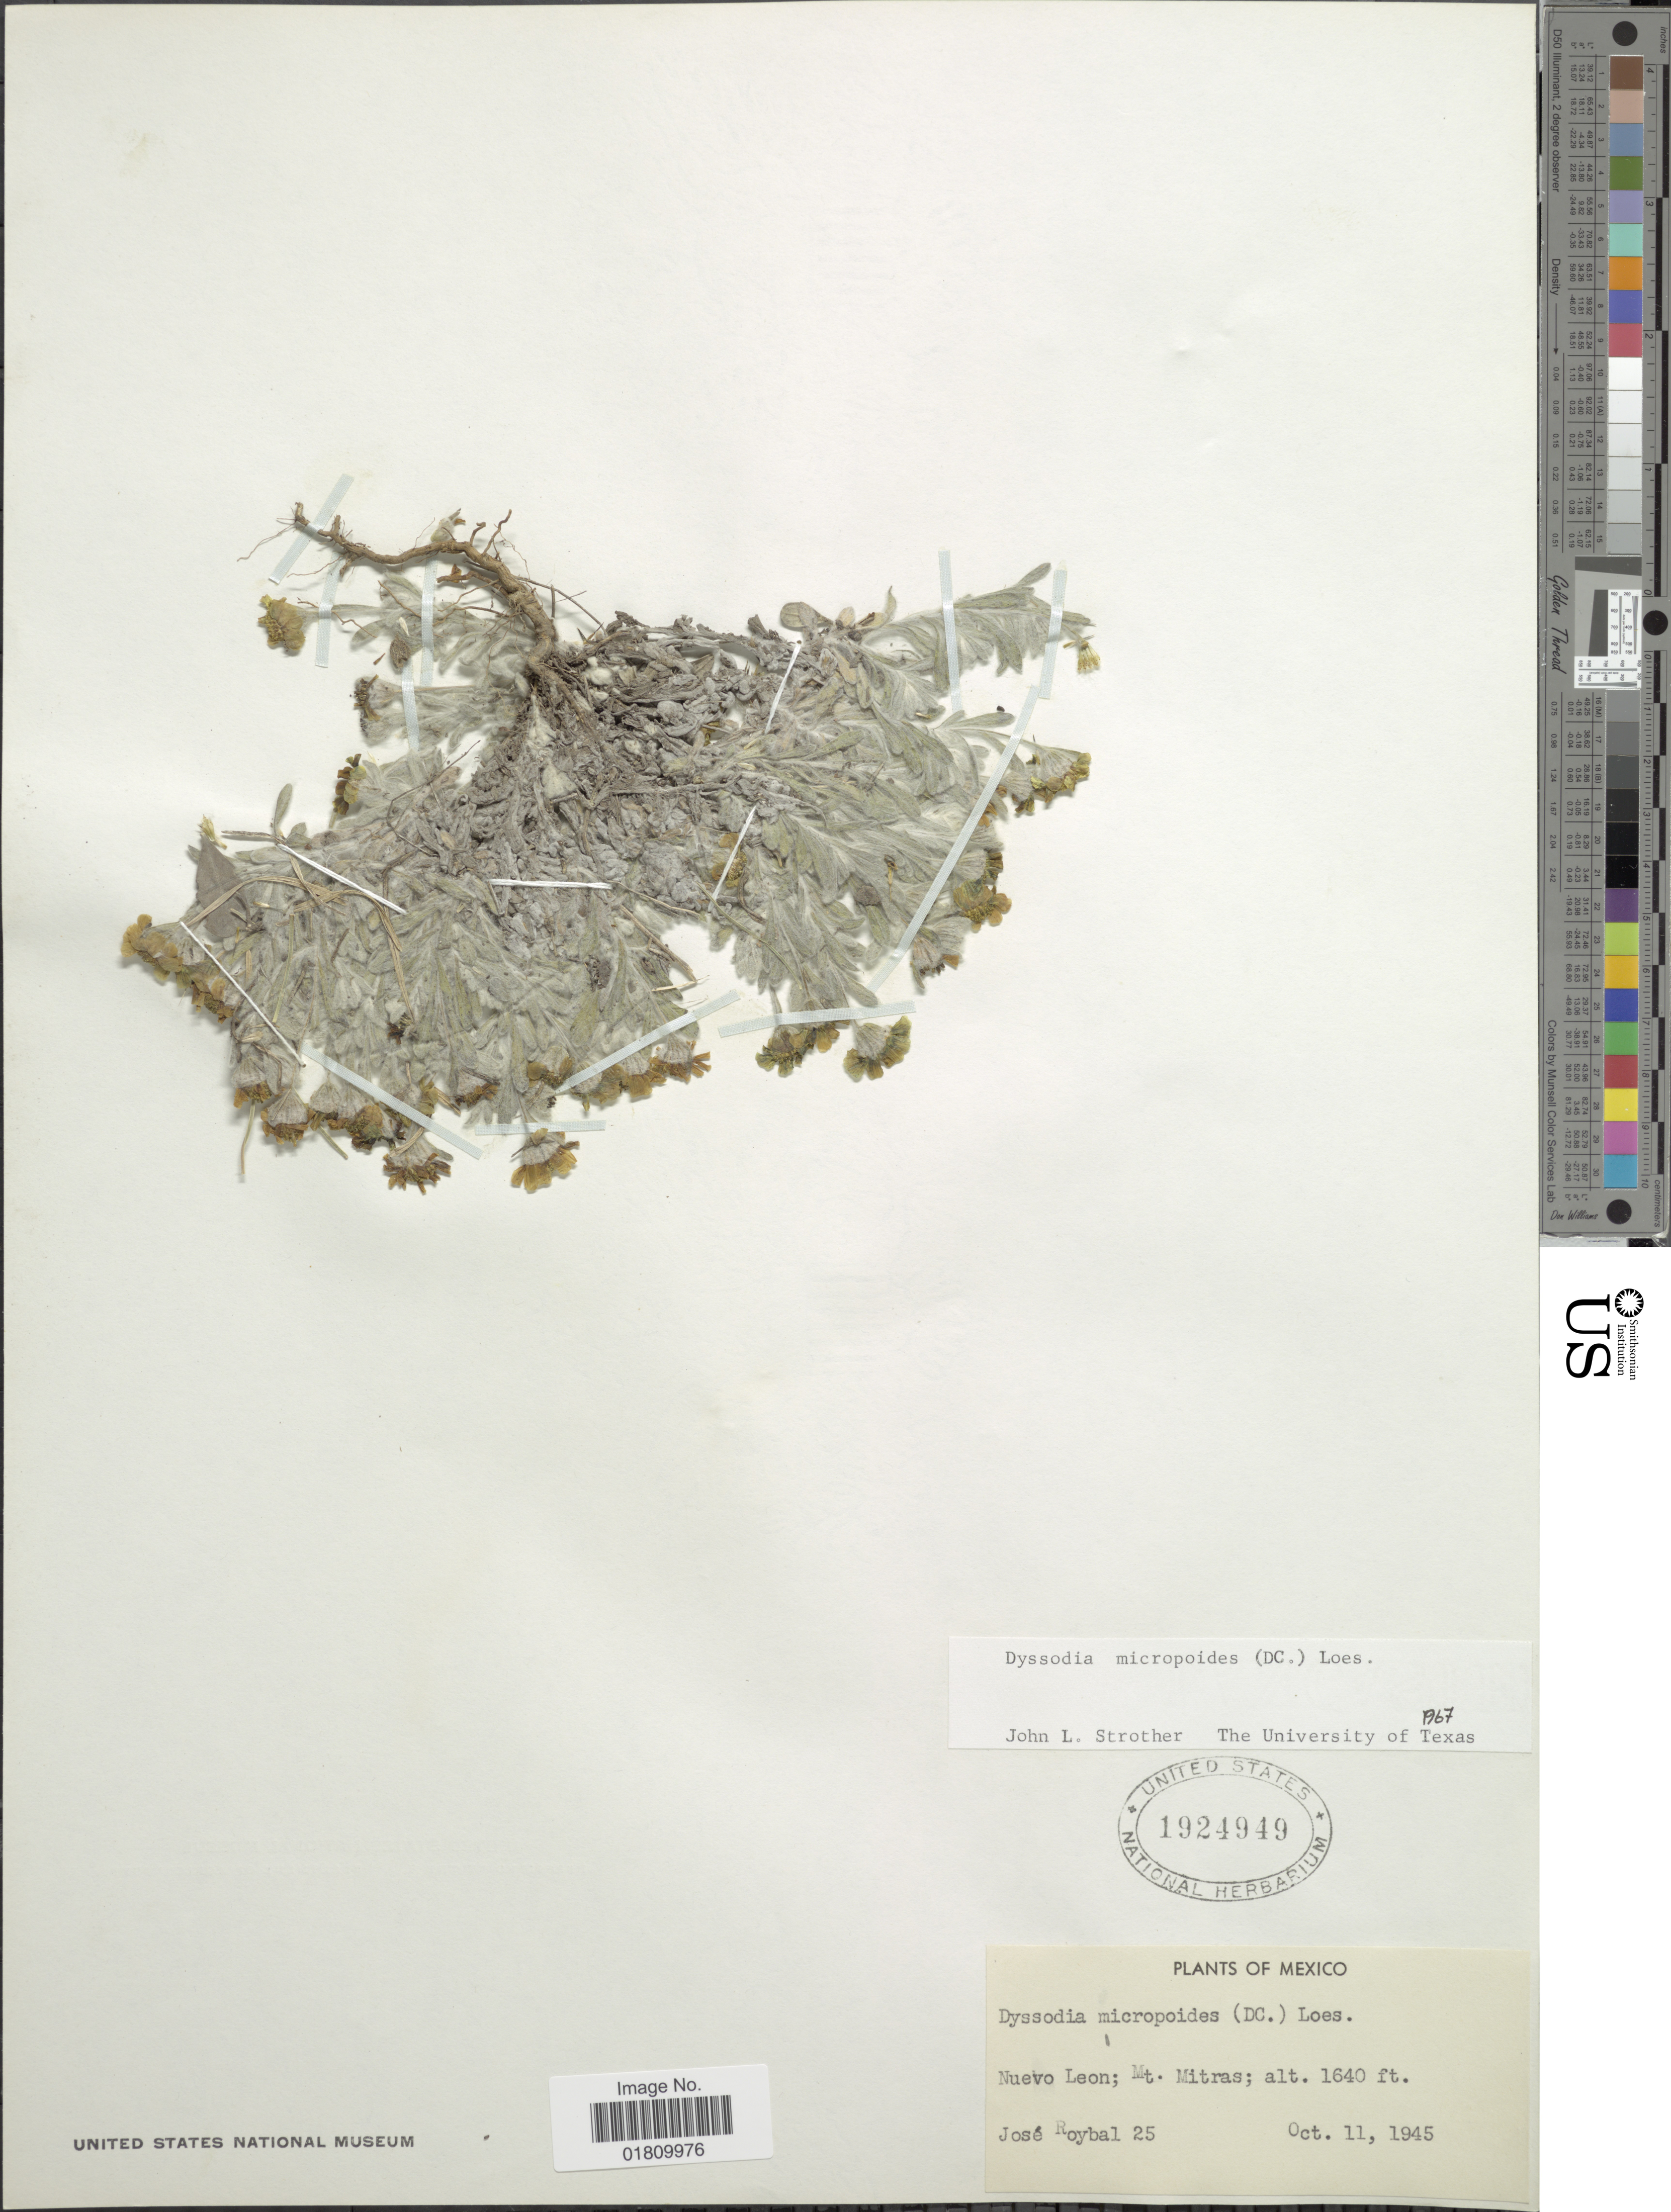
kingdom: Plantae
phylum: Tracheophyta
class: Magnoliopsida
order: Asterales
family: Asteraceae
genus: Thymophylla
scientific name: Thymophylla micropoides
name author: (DC.) Strother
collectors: J. J. Roybal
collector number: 25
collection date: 1945-10-11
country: Mexico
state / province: Nuevo León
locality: Mt. mitras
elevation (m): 500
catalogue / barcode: US 1924949